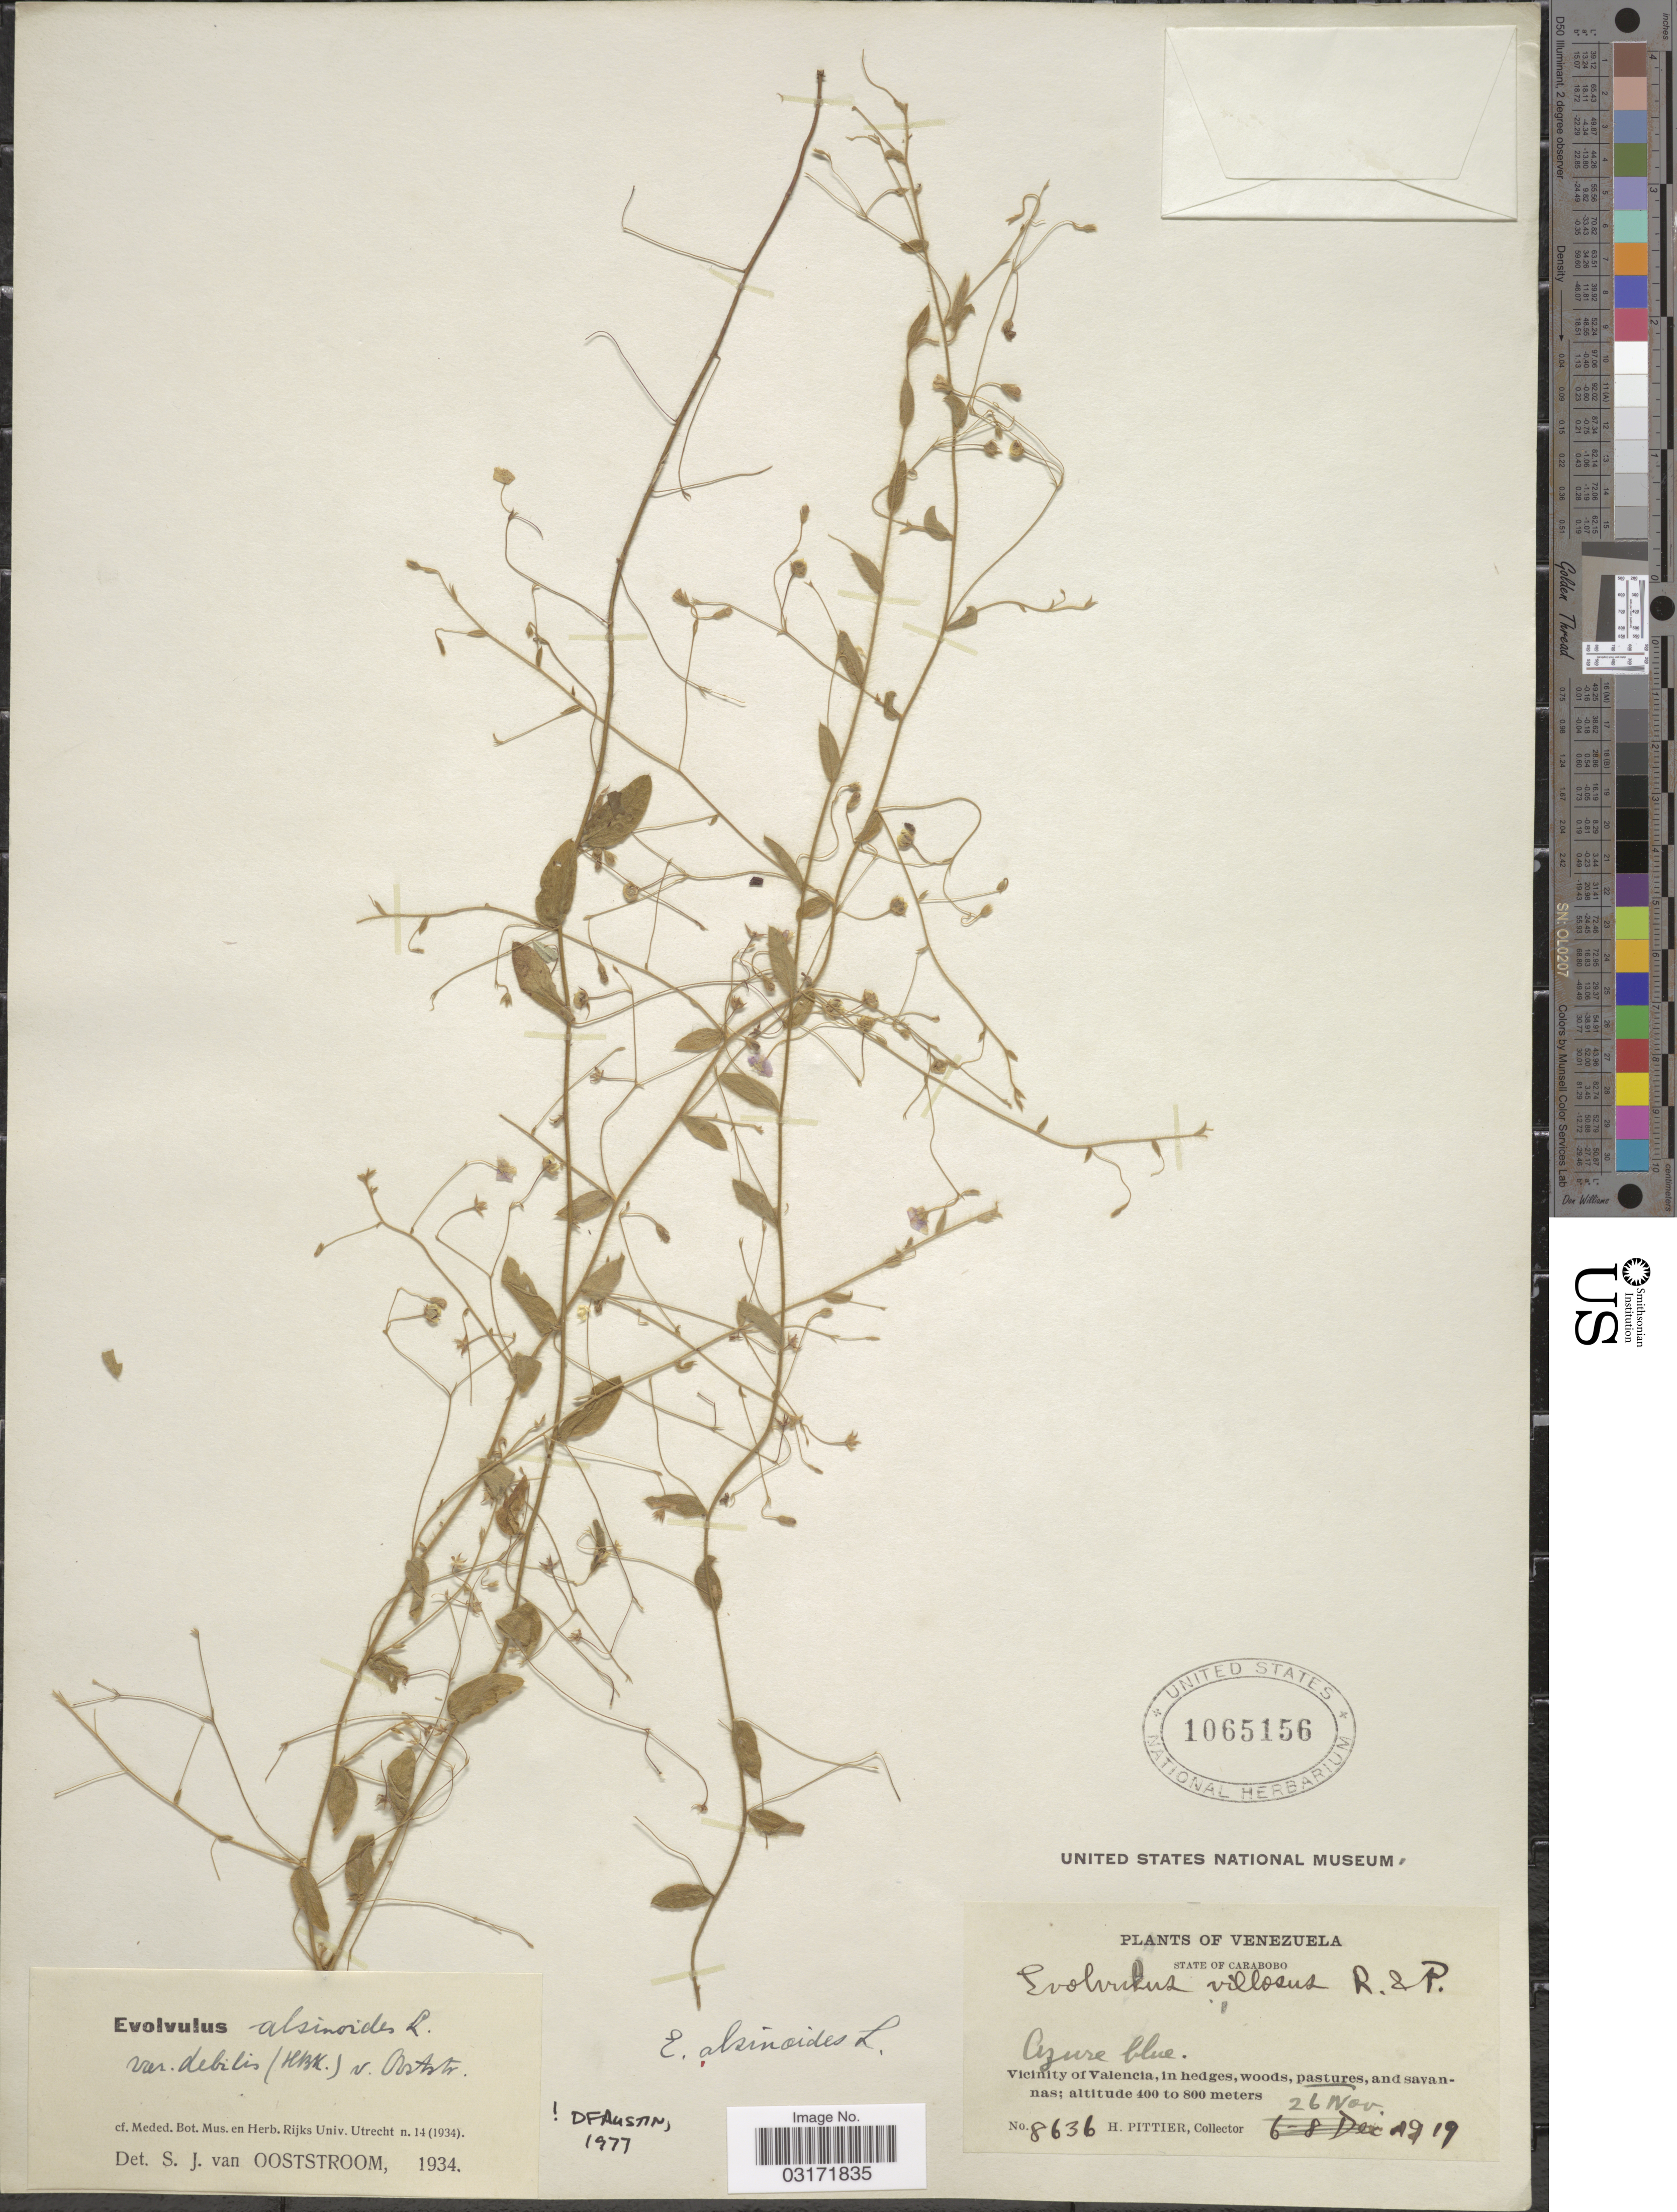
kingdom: Plantae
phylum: Tracheophyta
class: Magnoliopsida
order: Solanales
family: Convolvulaceae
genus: Evolvulus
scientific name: Evolvulus alsinoides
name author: (L.) L.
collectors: H. F. Pittier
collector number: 8636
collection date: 1919-11-26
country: Venezuela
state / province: Carabobo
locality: Vicinity of Valencia, in hedges, woods, pastures, and savannas.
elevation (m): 400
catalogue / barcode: US 1065156